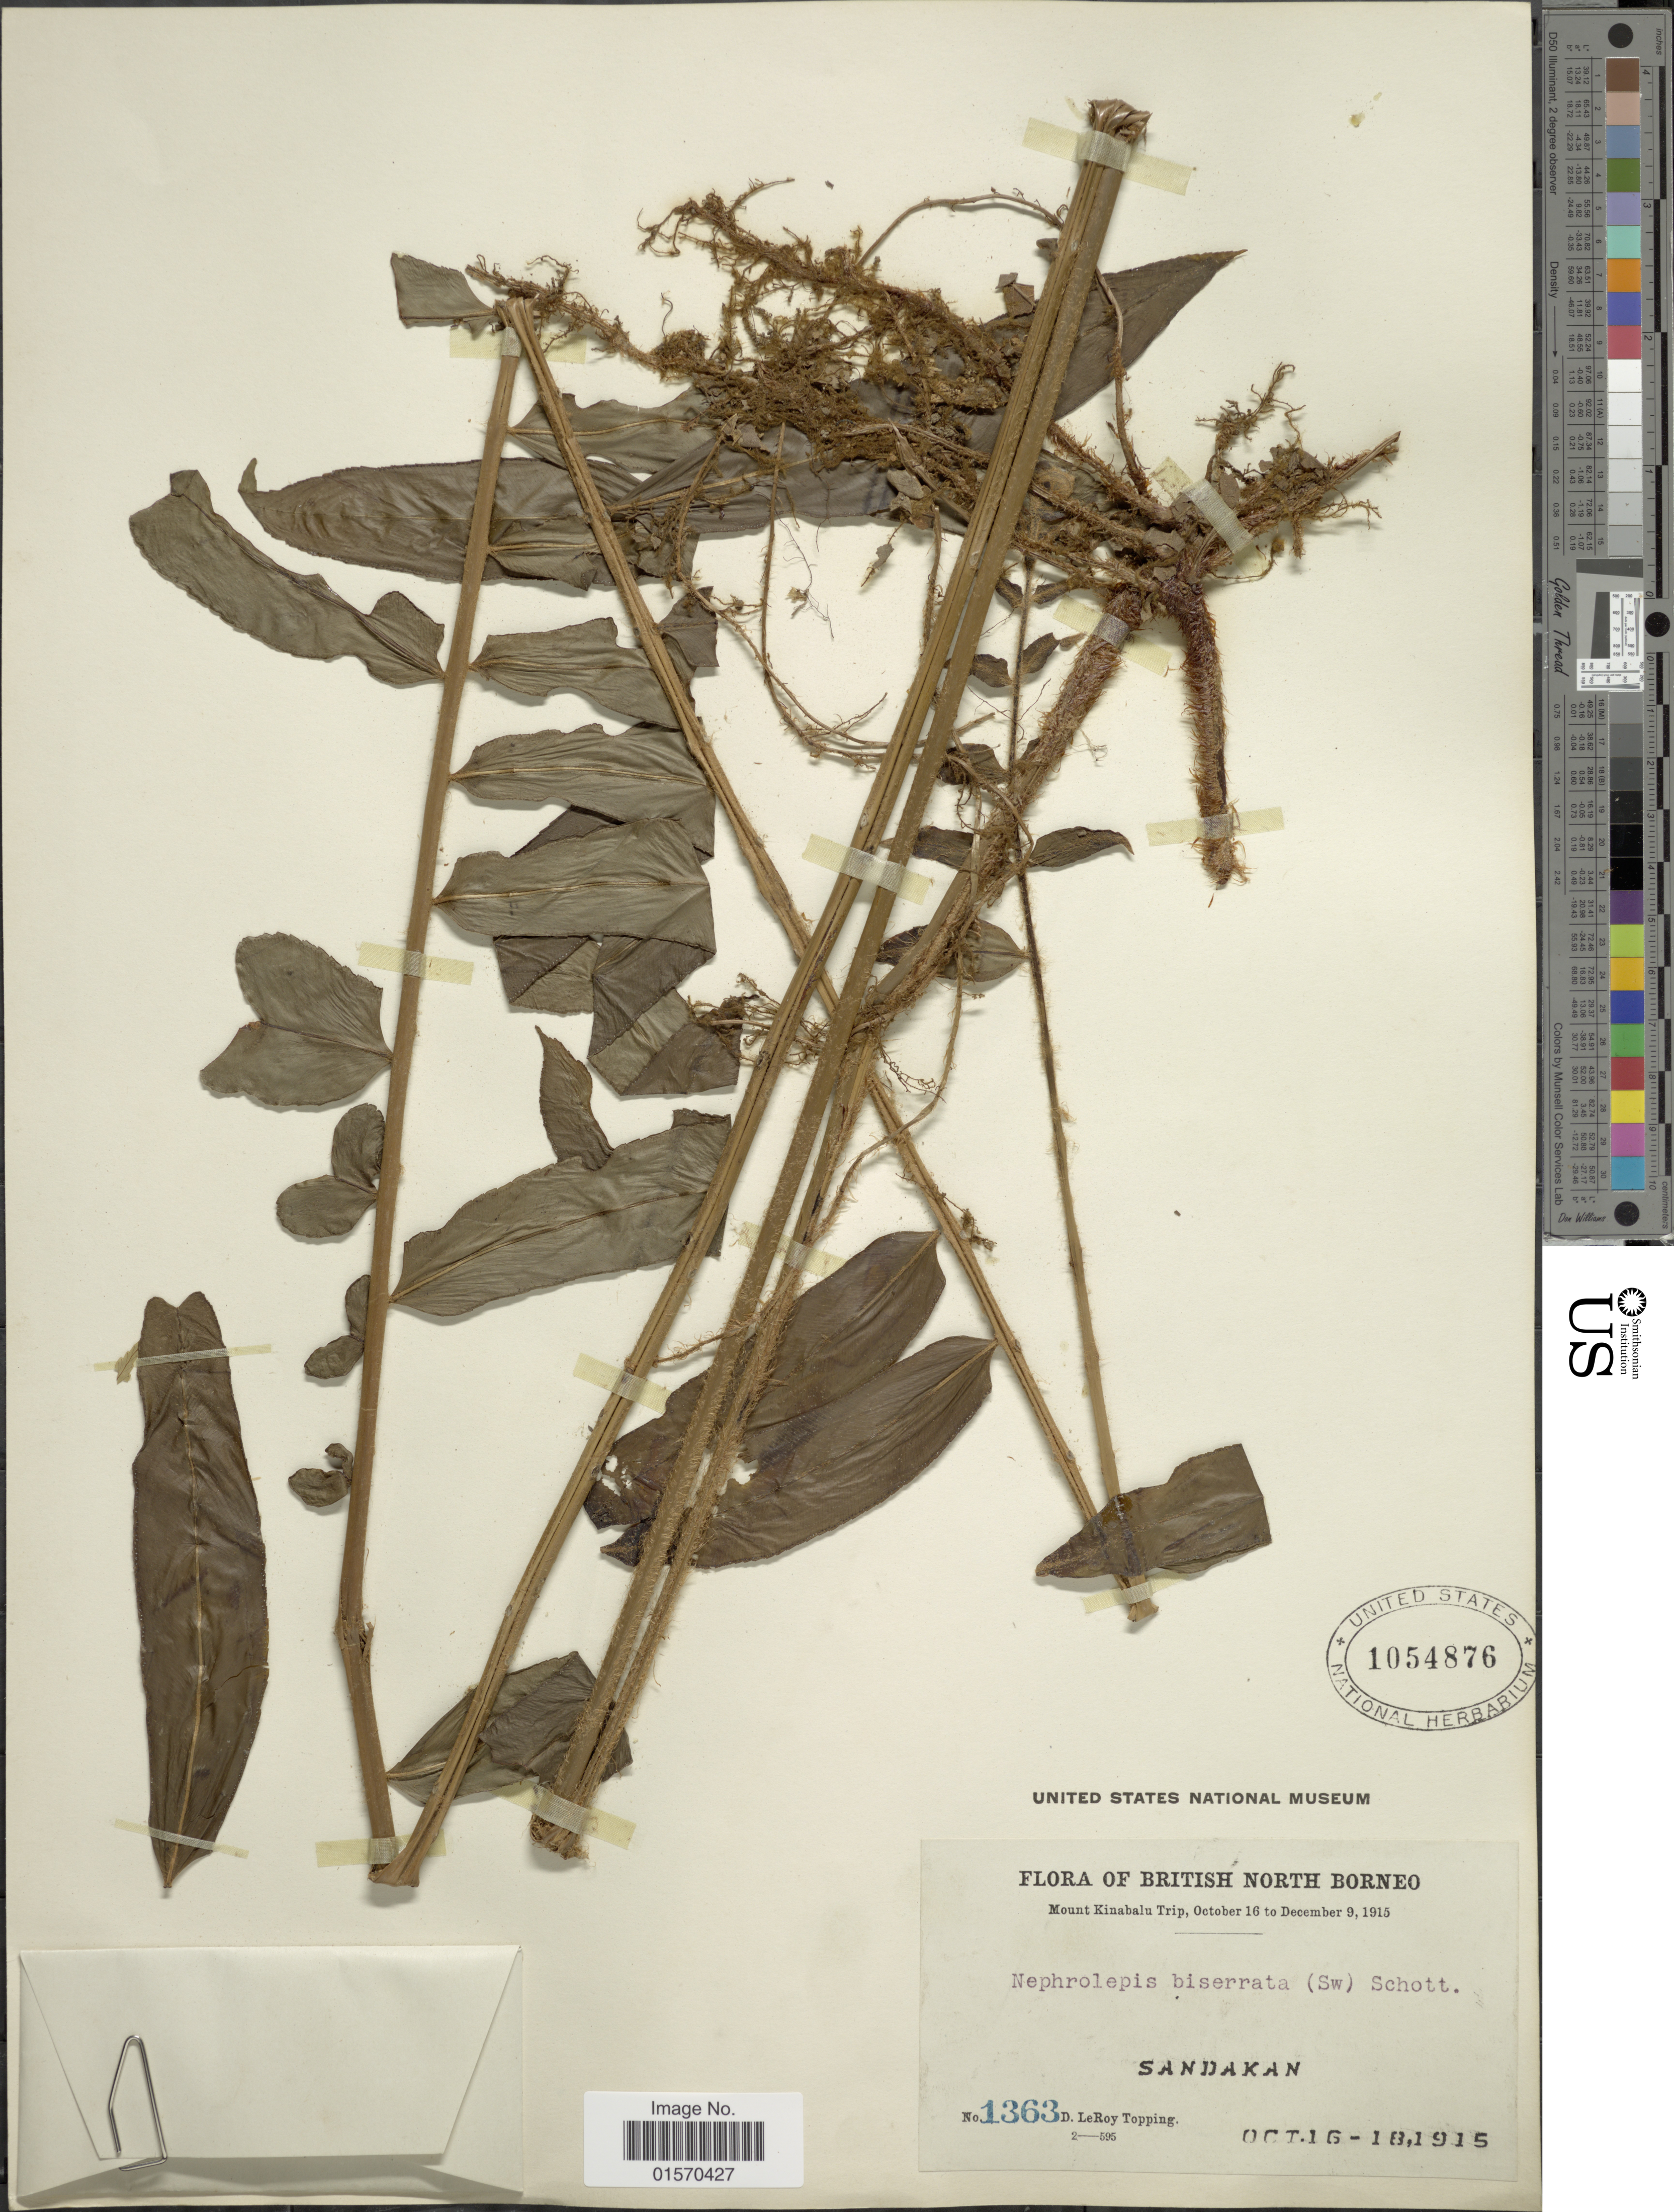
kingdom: Plantae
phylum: Tracheophyta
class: Polypodiopsida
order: Polypodiales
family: Nephrolepidaceae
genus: Nephrolepis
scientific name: Nephrolepis biserrata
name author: (Sw.) Schott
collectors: D. L. Topping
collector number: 1363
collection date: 1915-10-16/1915-10-18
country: Malaysia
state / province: Sabah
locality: British North Borneo. Mount Kinabalu. Sandakan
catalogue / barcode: US 1054876